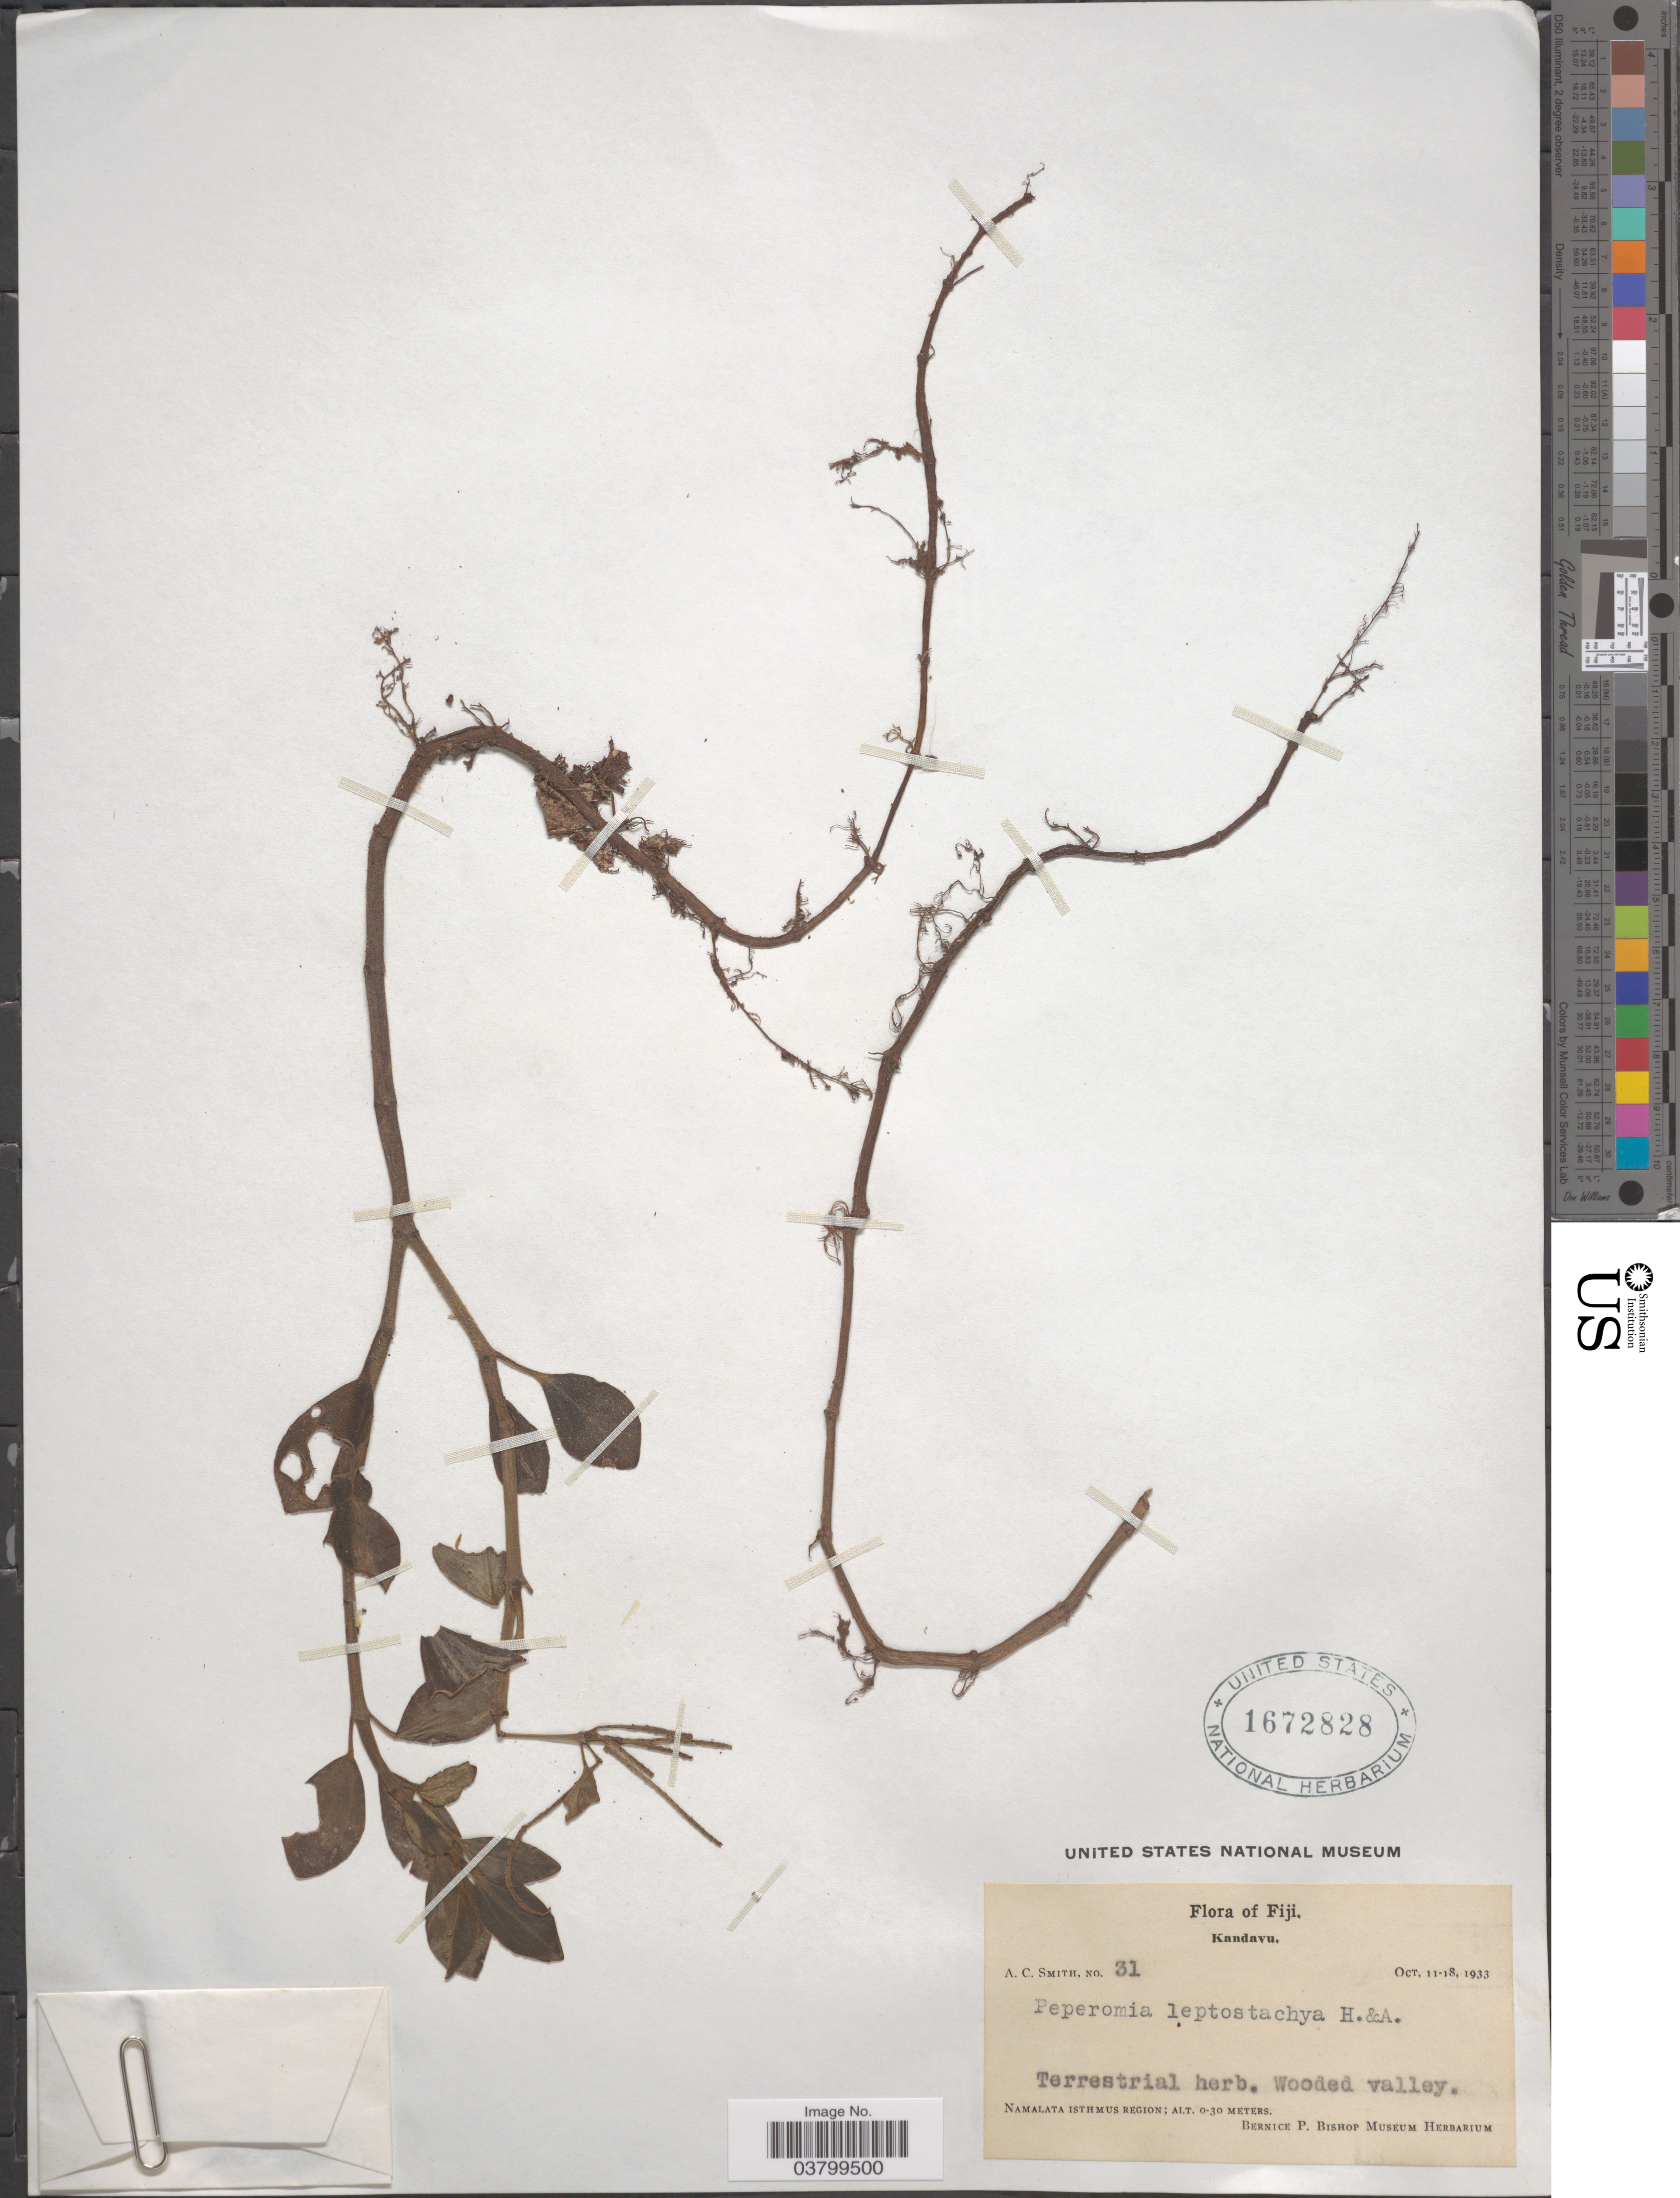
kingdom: Plantae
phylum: Tracheophyta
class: Magnoliopsida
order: Piperales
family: Piperaceae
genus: Peperomia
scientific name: Peperomia leptostachya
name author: Hook. & Arn.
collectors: A. C. Smith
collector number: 31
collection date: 1933-10-11/1933-10-18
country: Fiji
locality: Kandavu. Namalata Isthmus Region.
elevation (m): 0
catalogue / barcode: US 1672828